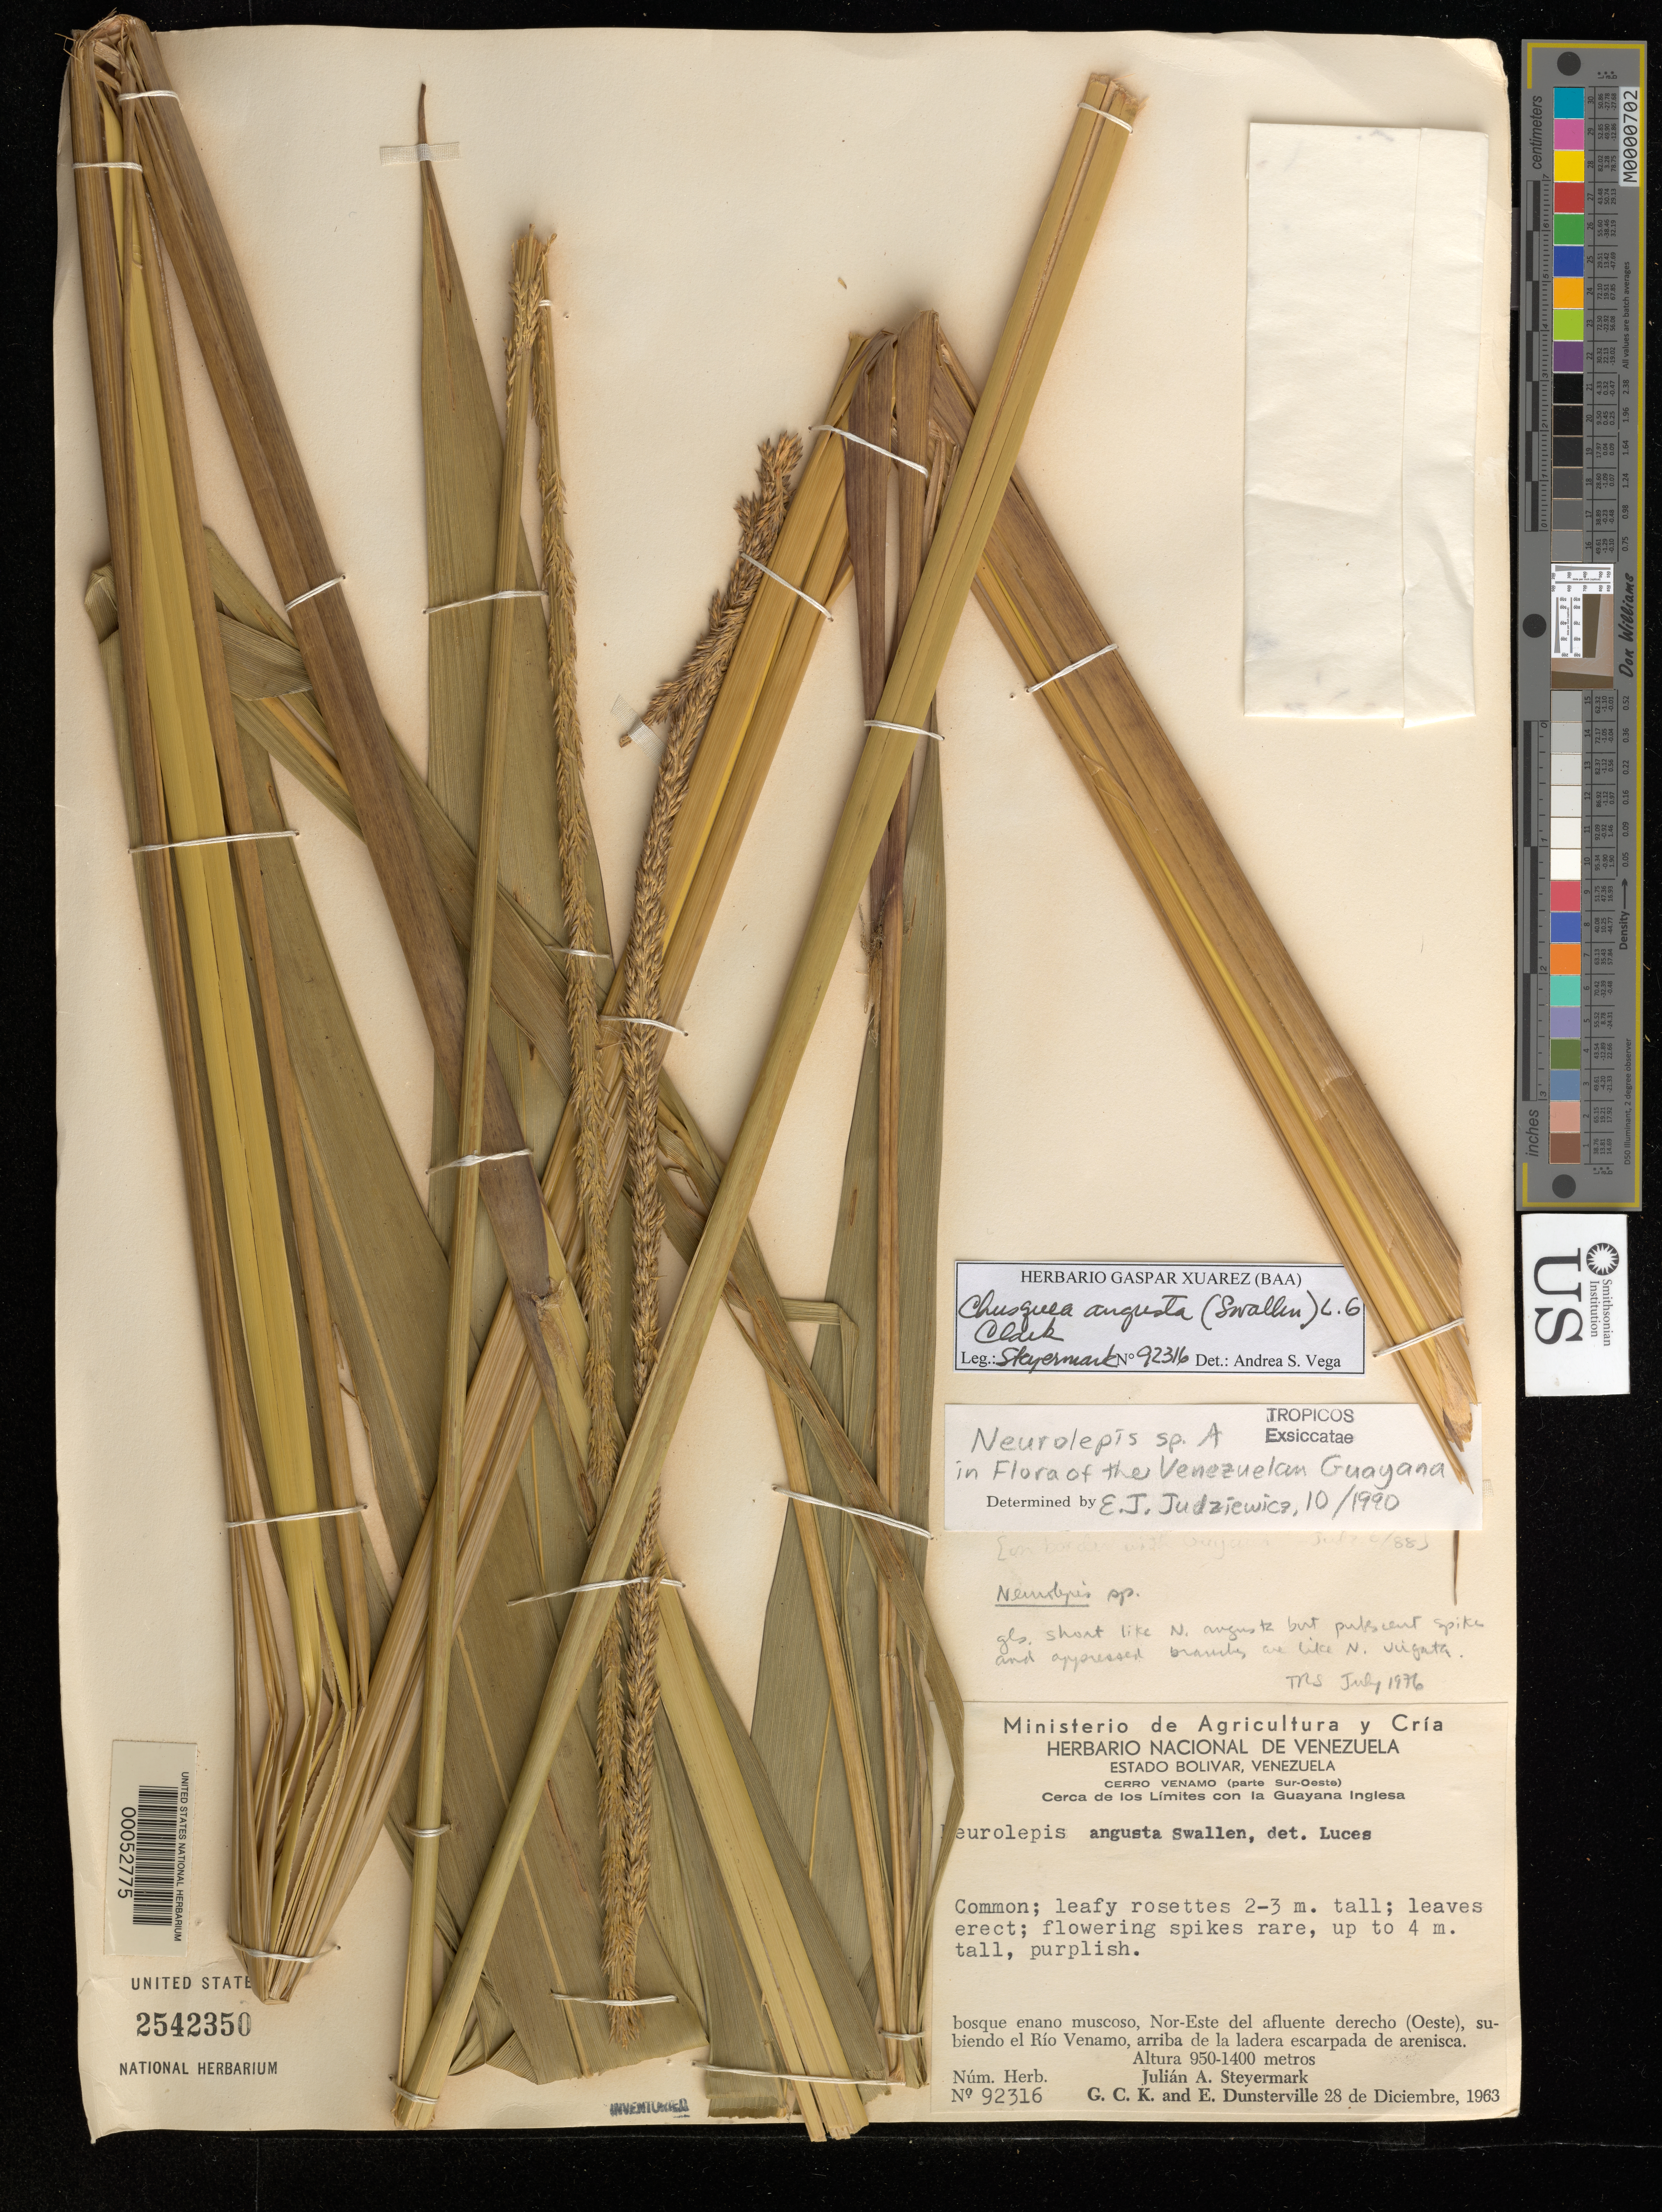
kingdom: Plantae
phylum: Tracheophyta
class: Liliopsida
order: Poales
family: Poaceae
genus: Chusquea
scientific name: Chusquea angusta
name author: (Swallen) L.G. Clark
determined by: Vega, A. S.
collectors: J. Steyermark, G. C. K. Dunsterville & E. Dunsterville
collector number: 92316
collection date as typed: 28 Dec 1963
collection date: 1963-12-28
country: Venezuela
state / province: Bolivar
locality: Ne del afluente derecho, w, subiendo el rio venamo, arriba de la ladera escarpada de arenisca; cerro venamo, parte sw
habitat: Bosque enano muscoso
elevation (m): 950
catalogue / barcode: US 2542350